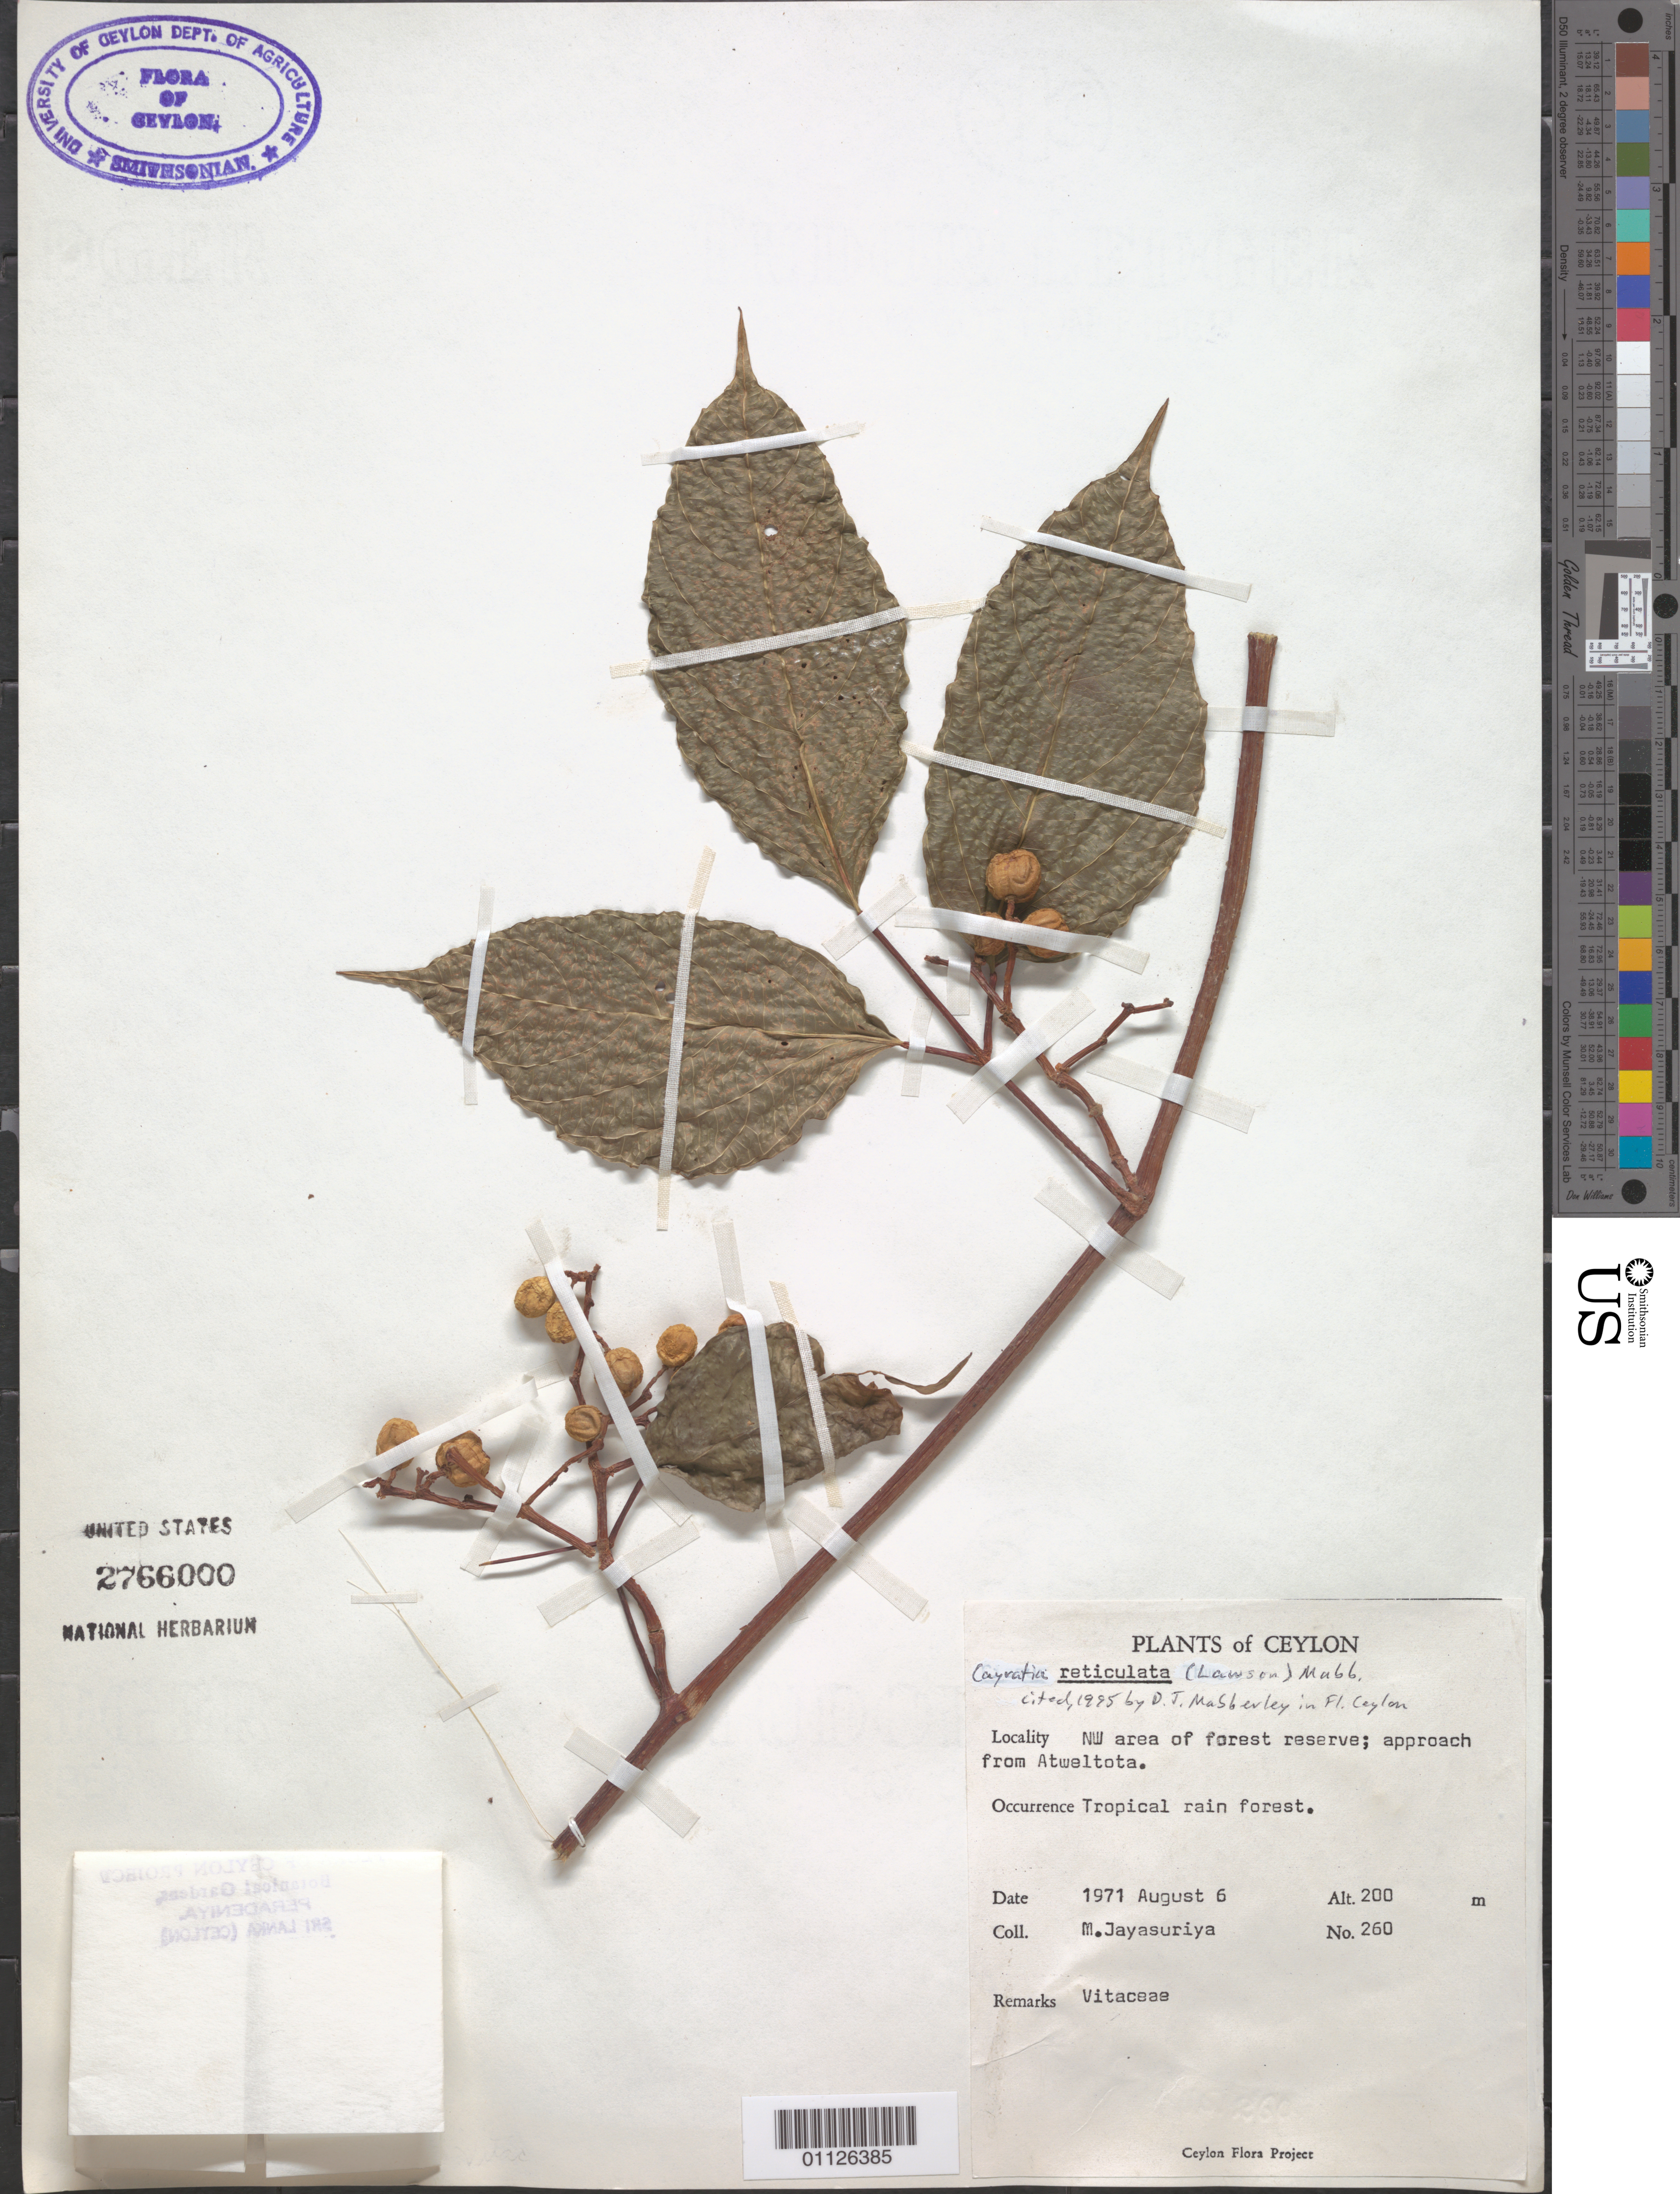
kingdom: Plantae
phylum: Tracheophyta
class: Magnoliopsida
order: Vitales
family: Vitaceae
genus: Cayratia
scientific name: Cayratia reticulata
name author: (M.A. Lawson) Mabb.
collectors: A. H. Jayasuriya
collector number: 260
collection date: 1971-08-06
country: Sri Lanka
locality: NW area of forest reserve; approach from Atweltota.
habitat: Tropical rain forest.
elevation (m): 200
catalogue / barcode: US 2766000